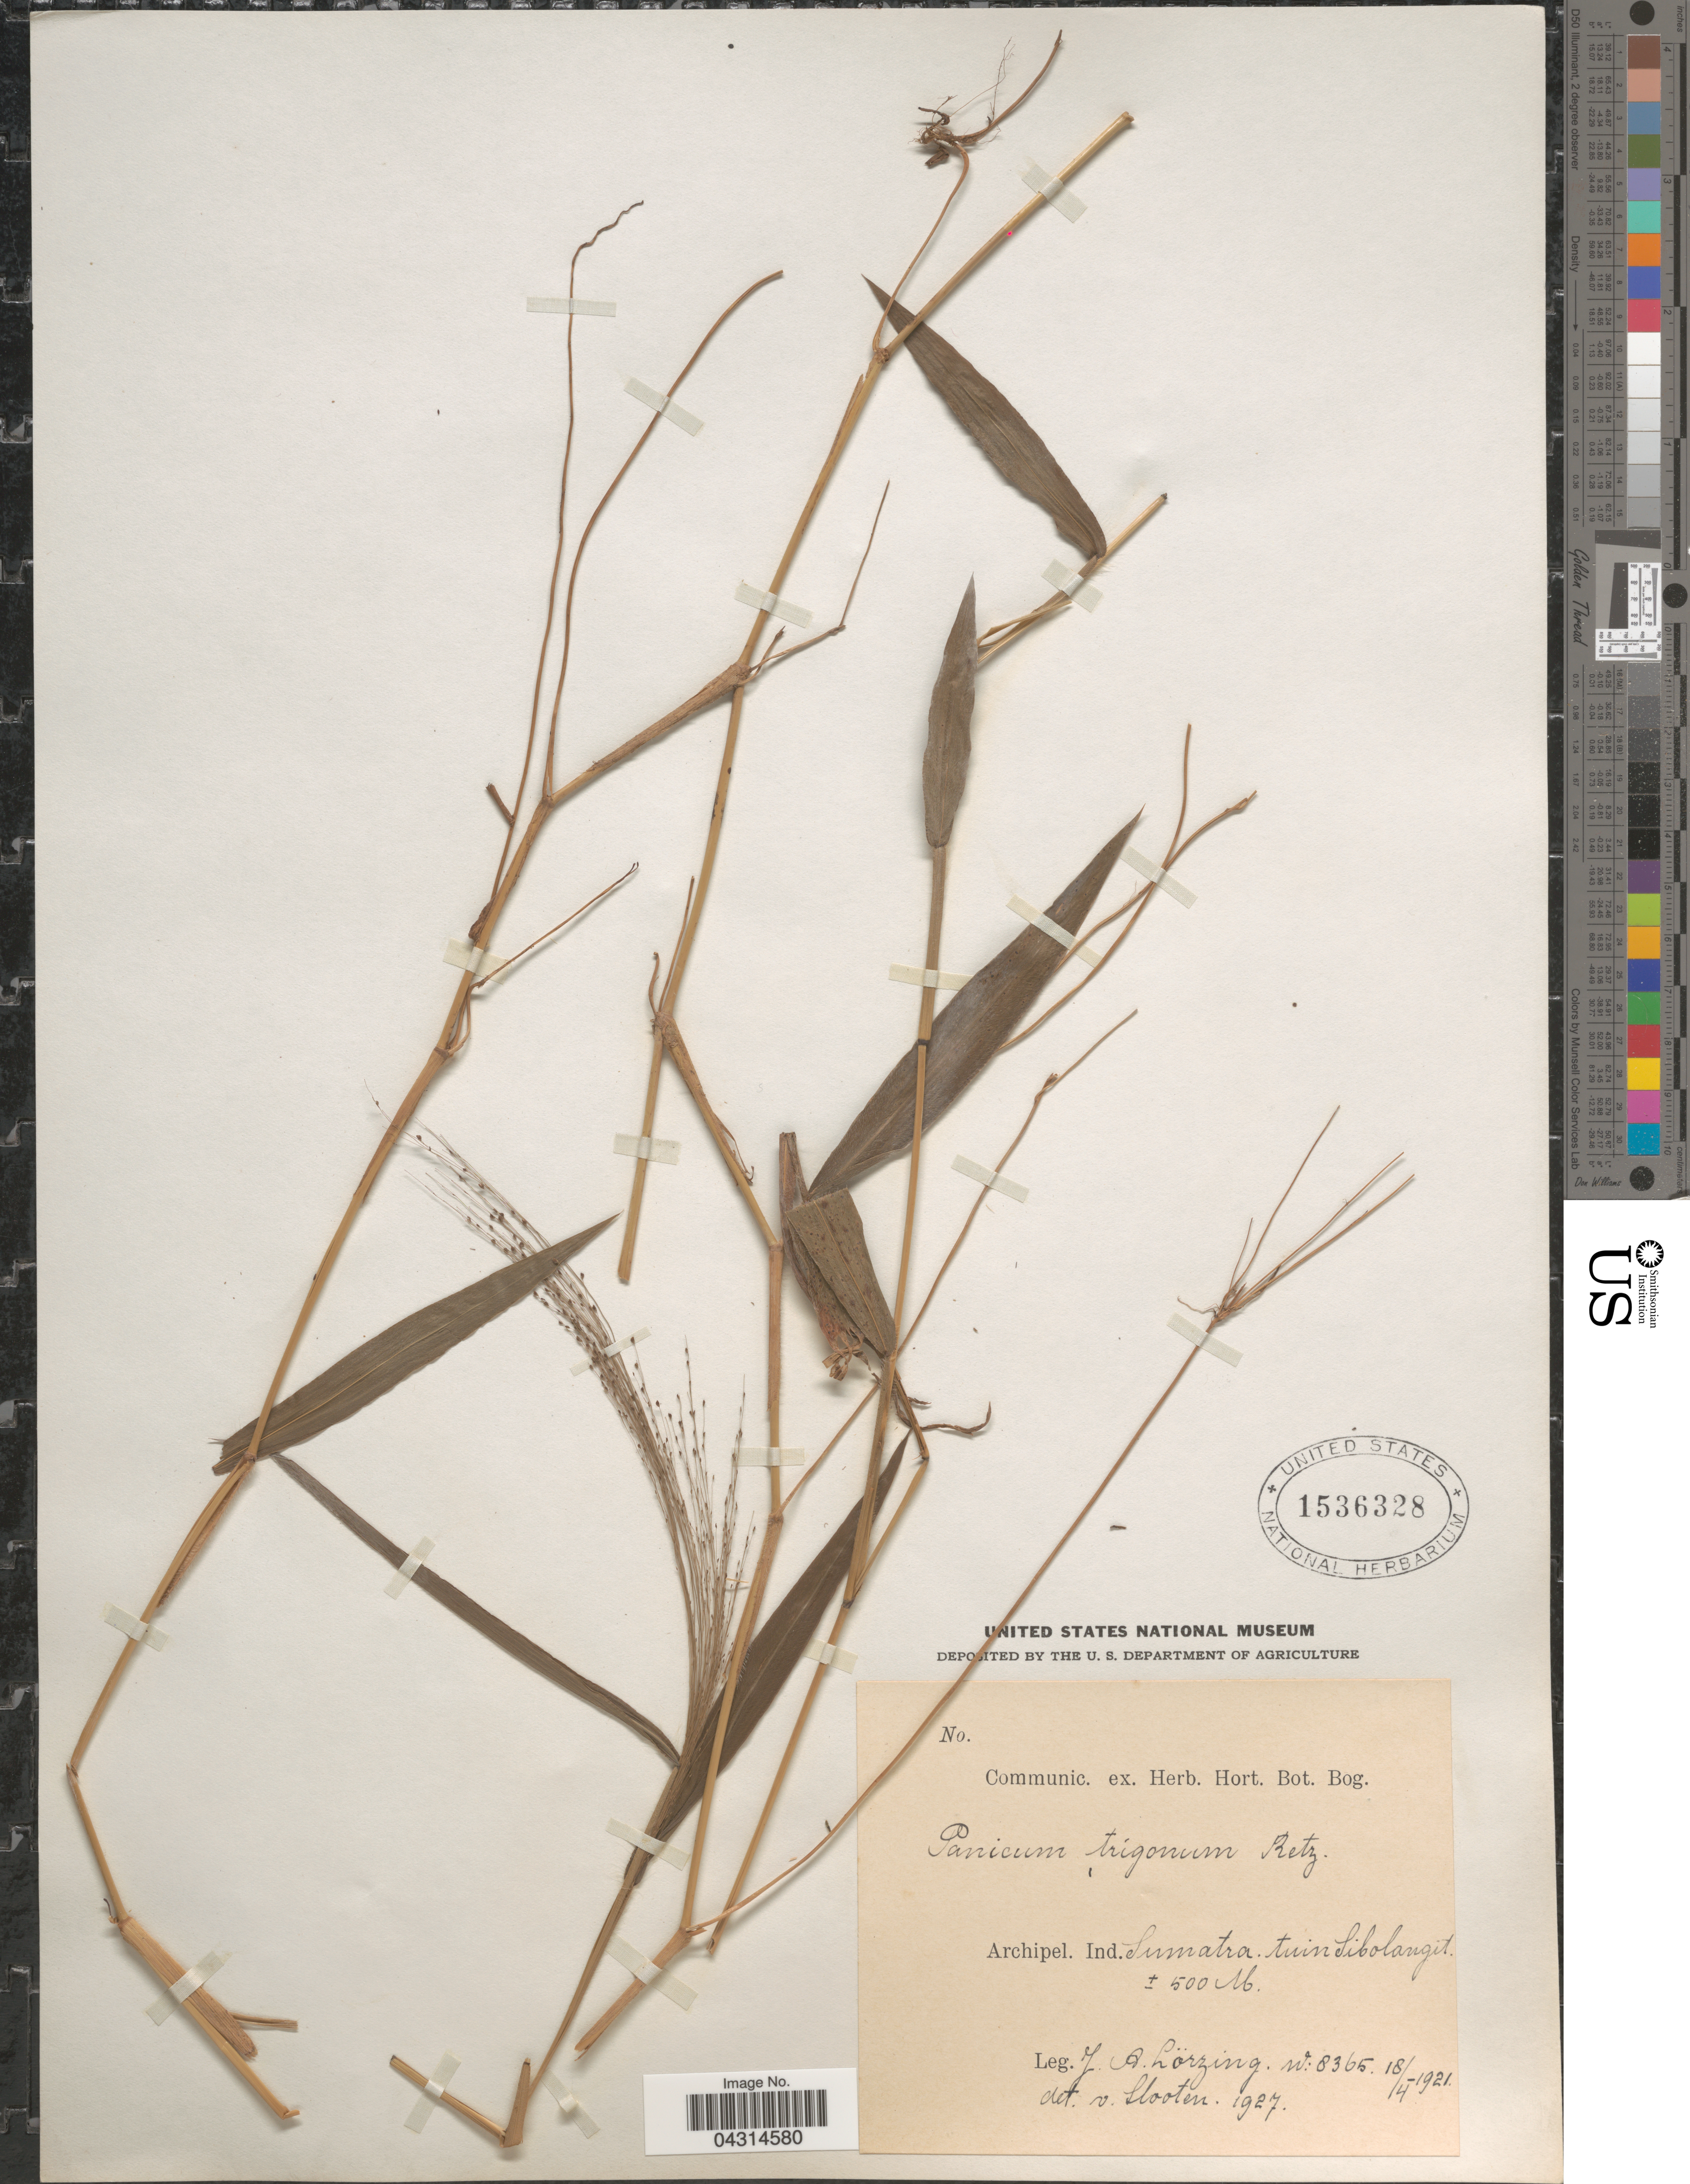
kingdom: Plantae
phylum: Tracheophyta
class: Liliopsida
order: Poales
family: Poaceae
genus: Cyrtococcum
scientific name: Cyrtococcum sp.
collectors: J. Lorzing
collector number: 8365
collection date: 1921-04-18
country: Indonesia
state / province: Sumatra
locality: Archipel. Ind. tuin Sibolangit.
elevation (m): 500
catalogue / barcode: US 1536328